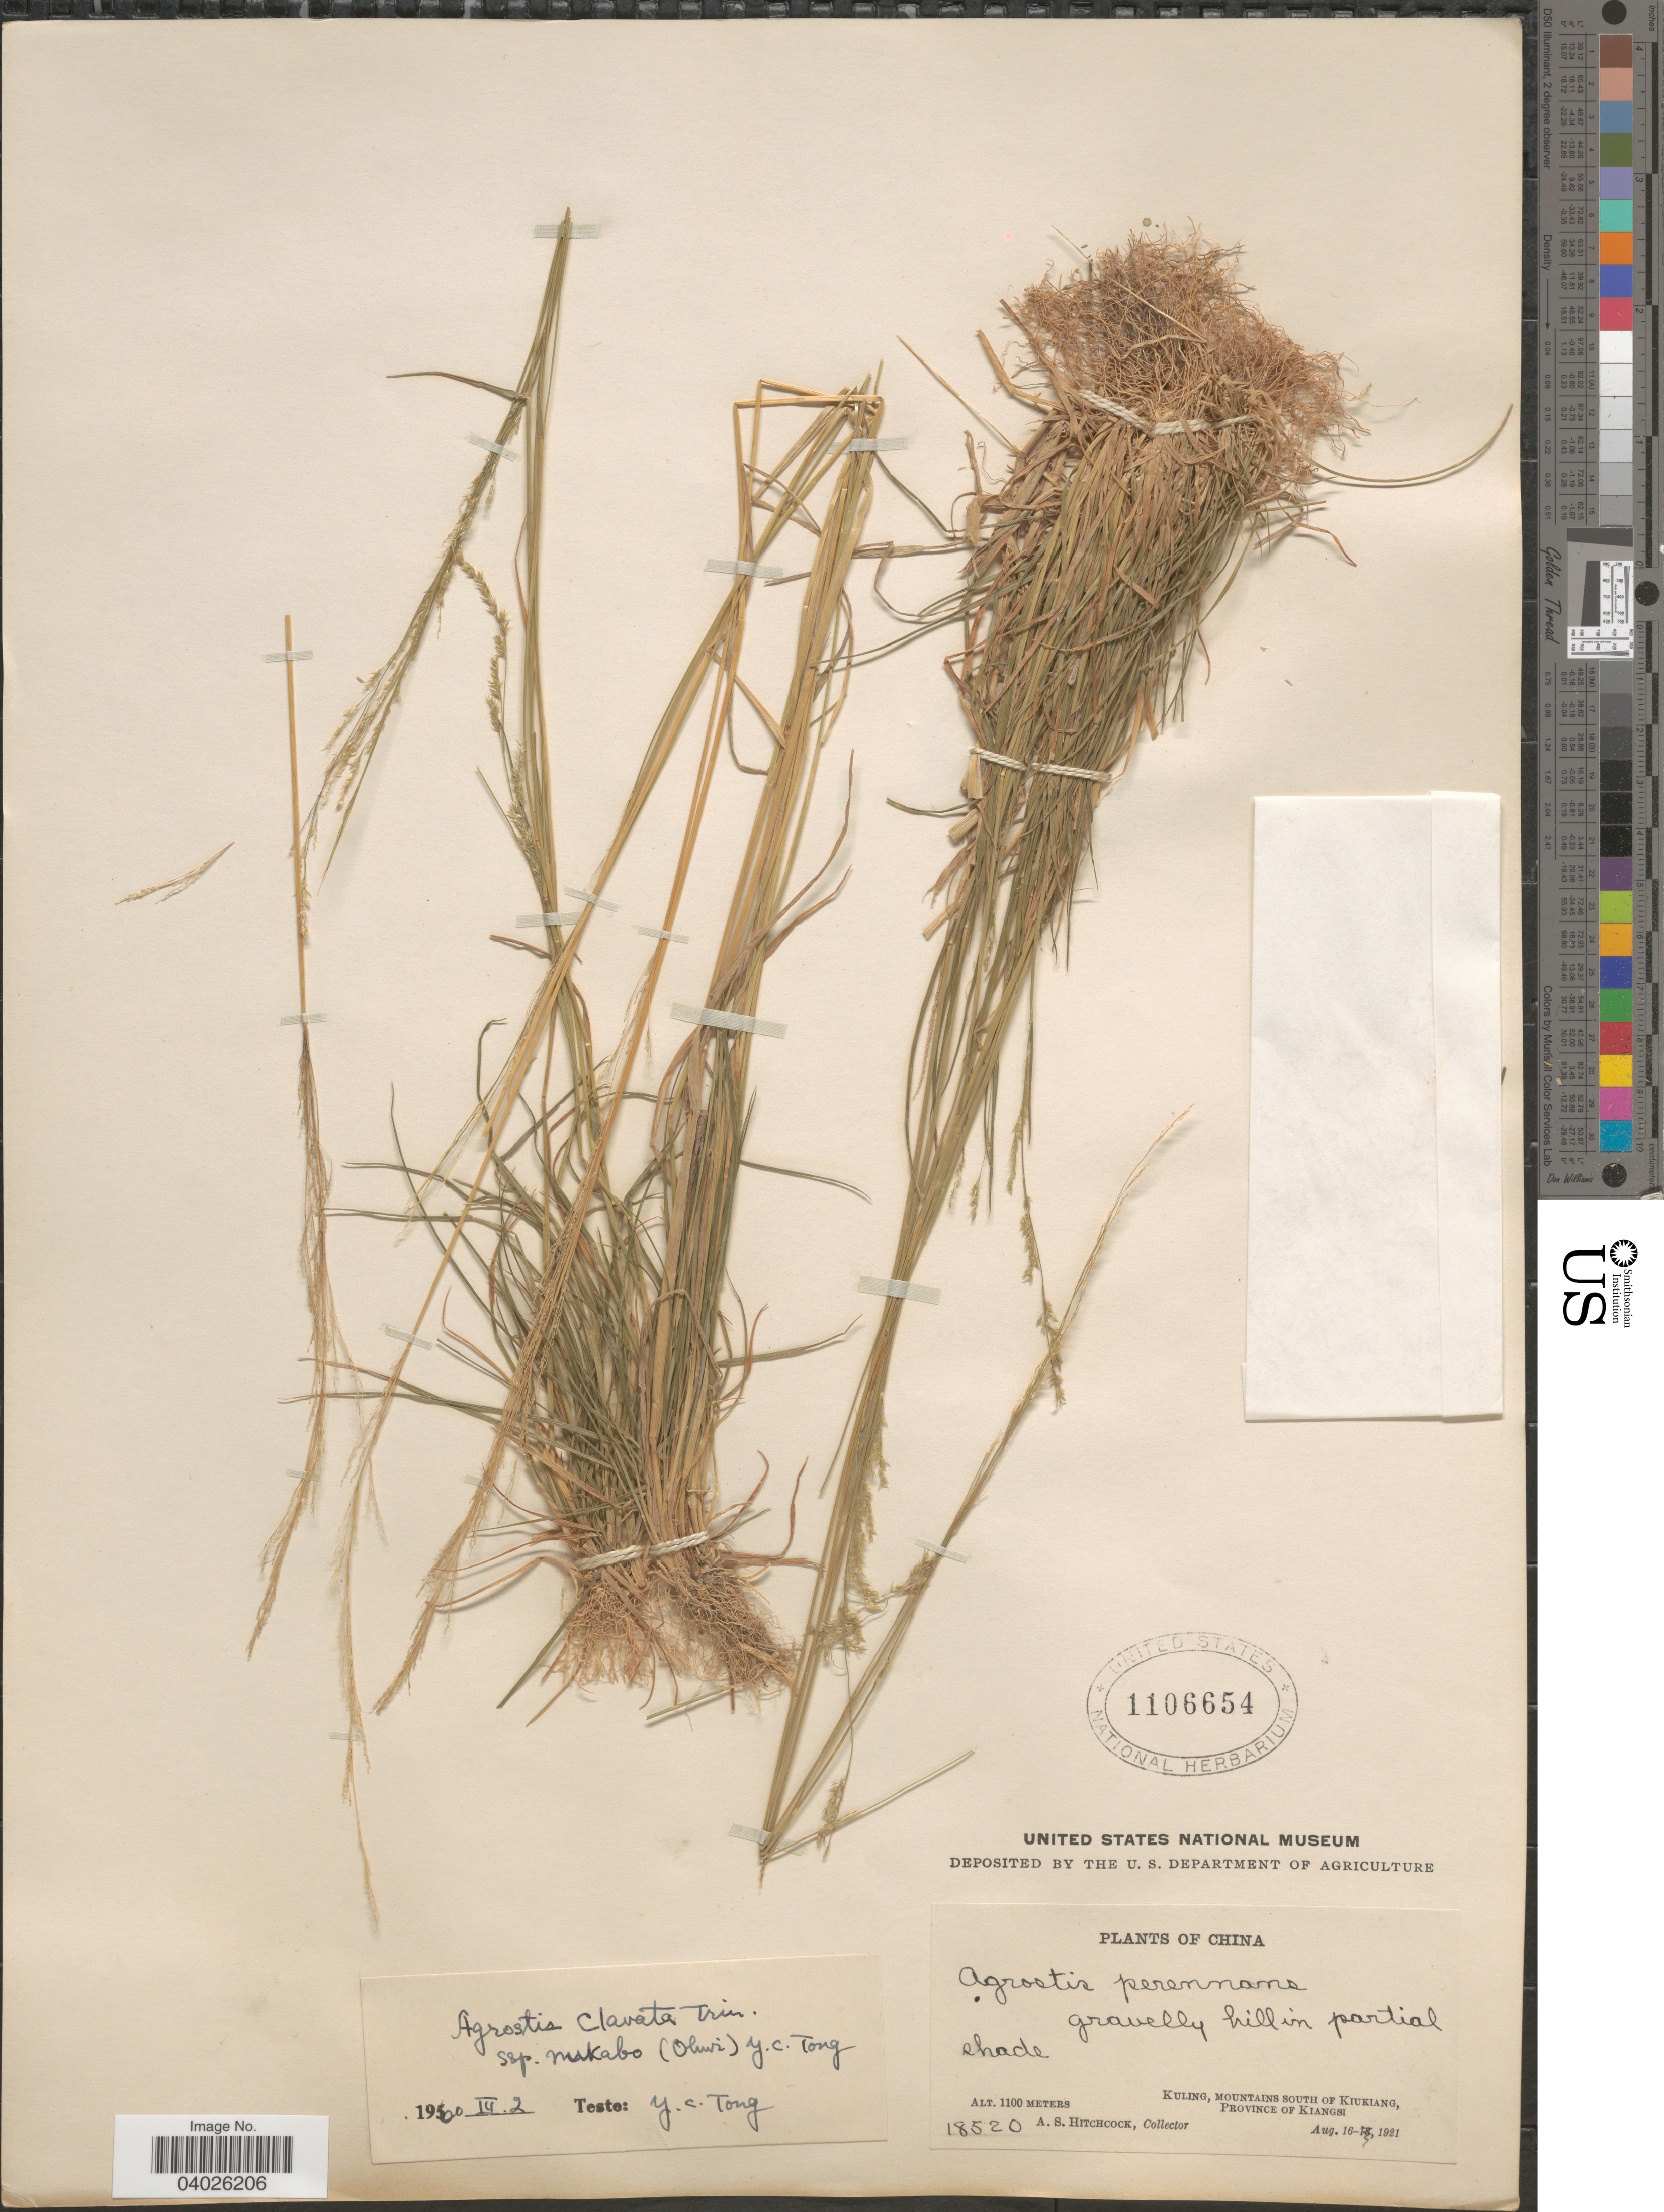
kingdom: Plantae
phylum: Tracheophyta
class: Liliopsida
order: Poales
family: Poaceae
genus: Agrostis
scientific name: Agrostis clavata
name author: Trin.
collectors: A. S. Hitchcock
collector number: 18520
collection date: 1921-08-16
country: China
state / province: Jiangxi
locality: Kuling, mountains south of Kiukiang, Province of Kiangsi.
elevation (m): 1100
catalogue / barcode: US 1106654